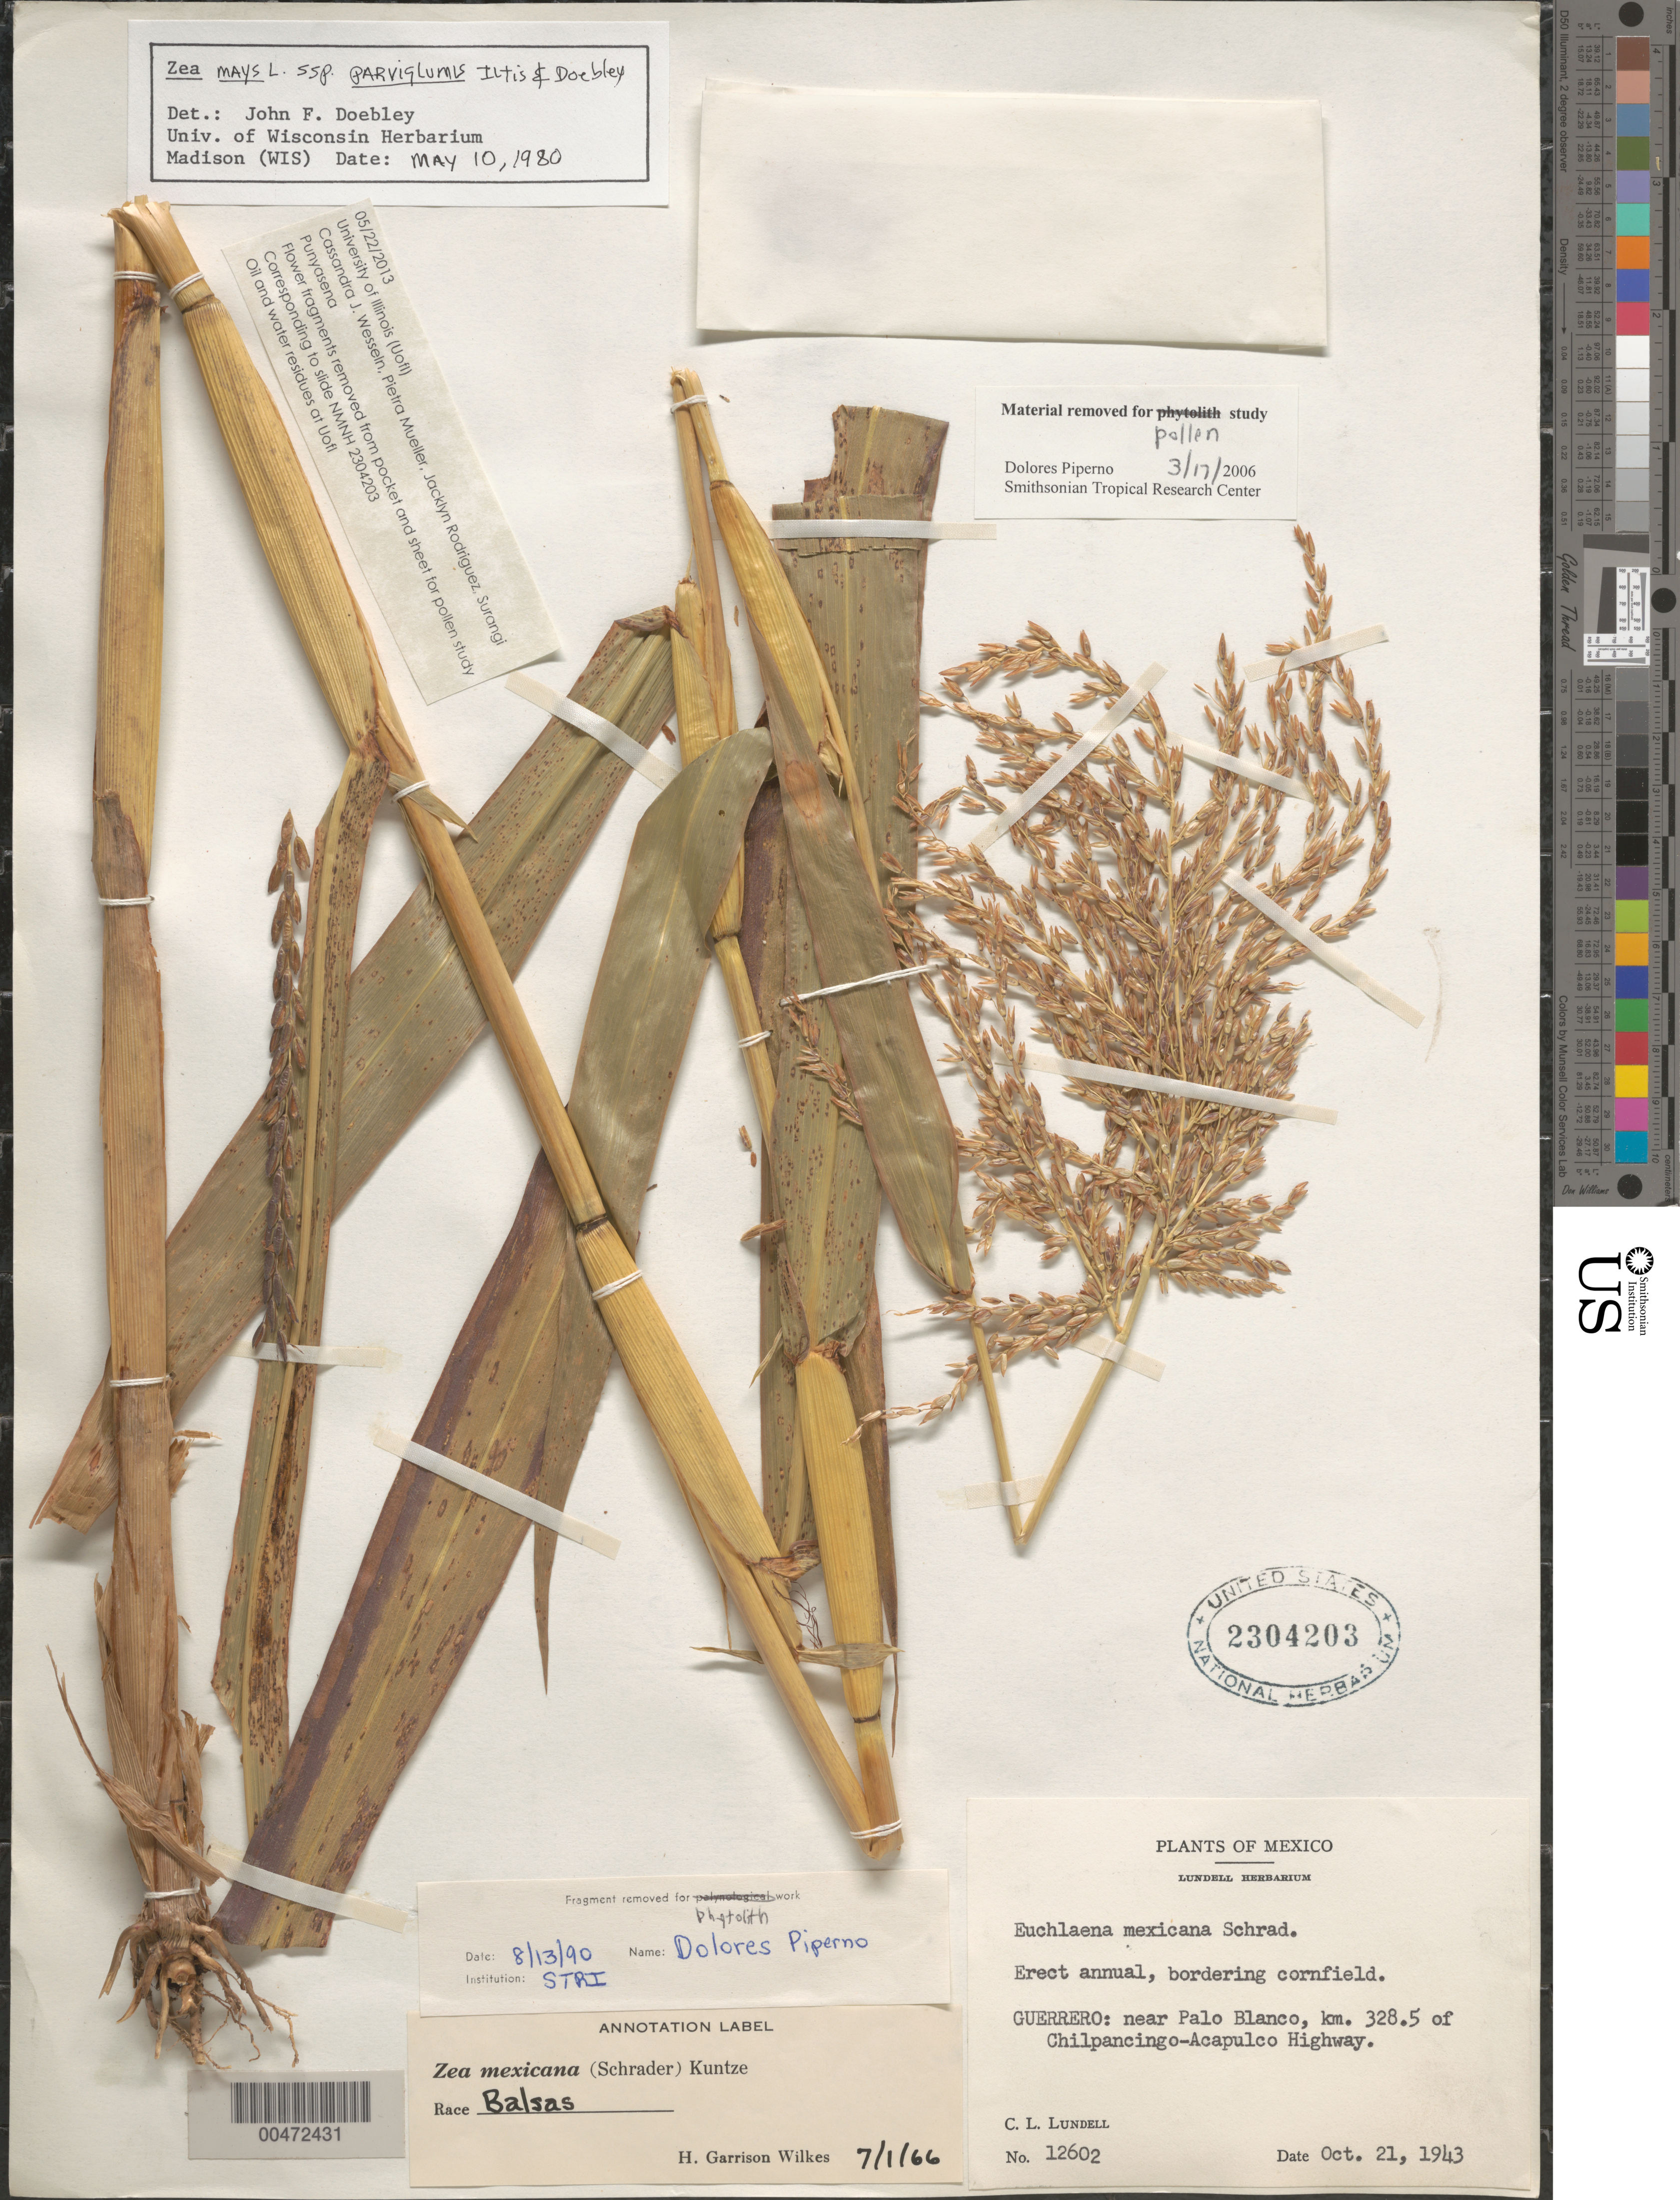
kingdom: Plantae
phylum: Tracheophyta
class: Liliopsida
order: Poales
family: Poaceae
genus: Zea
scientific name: Zea mays subsp. parviglumis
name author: Iltis & Doebley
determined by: Doebley, John F.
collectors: C. L. Lundell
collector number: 12602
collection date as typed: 21 Oct 1943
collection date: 1943-10-21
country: Mexico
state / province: Guerrero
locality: Near Palo Blanco, Km 328.5 of Chilpancingo - Acapulco Hwy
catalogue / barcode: US 2304203